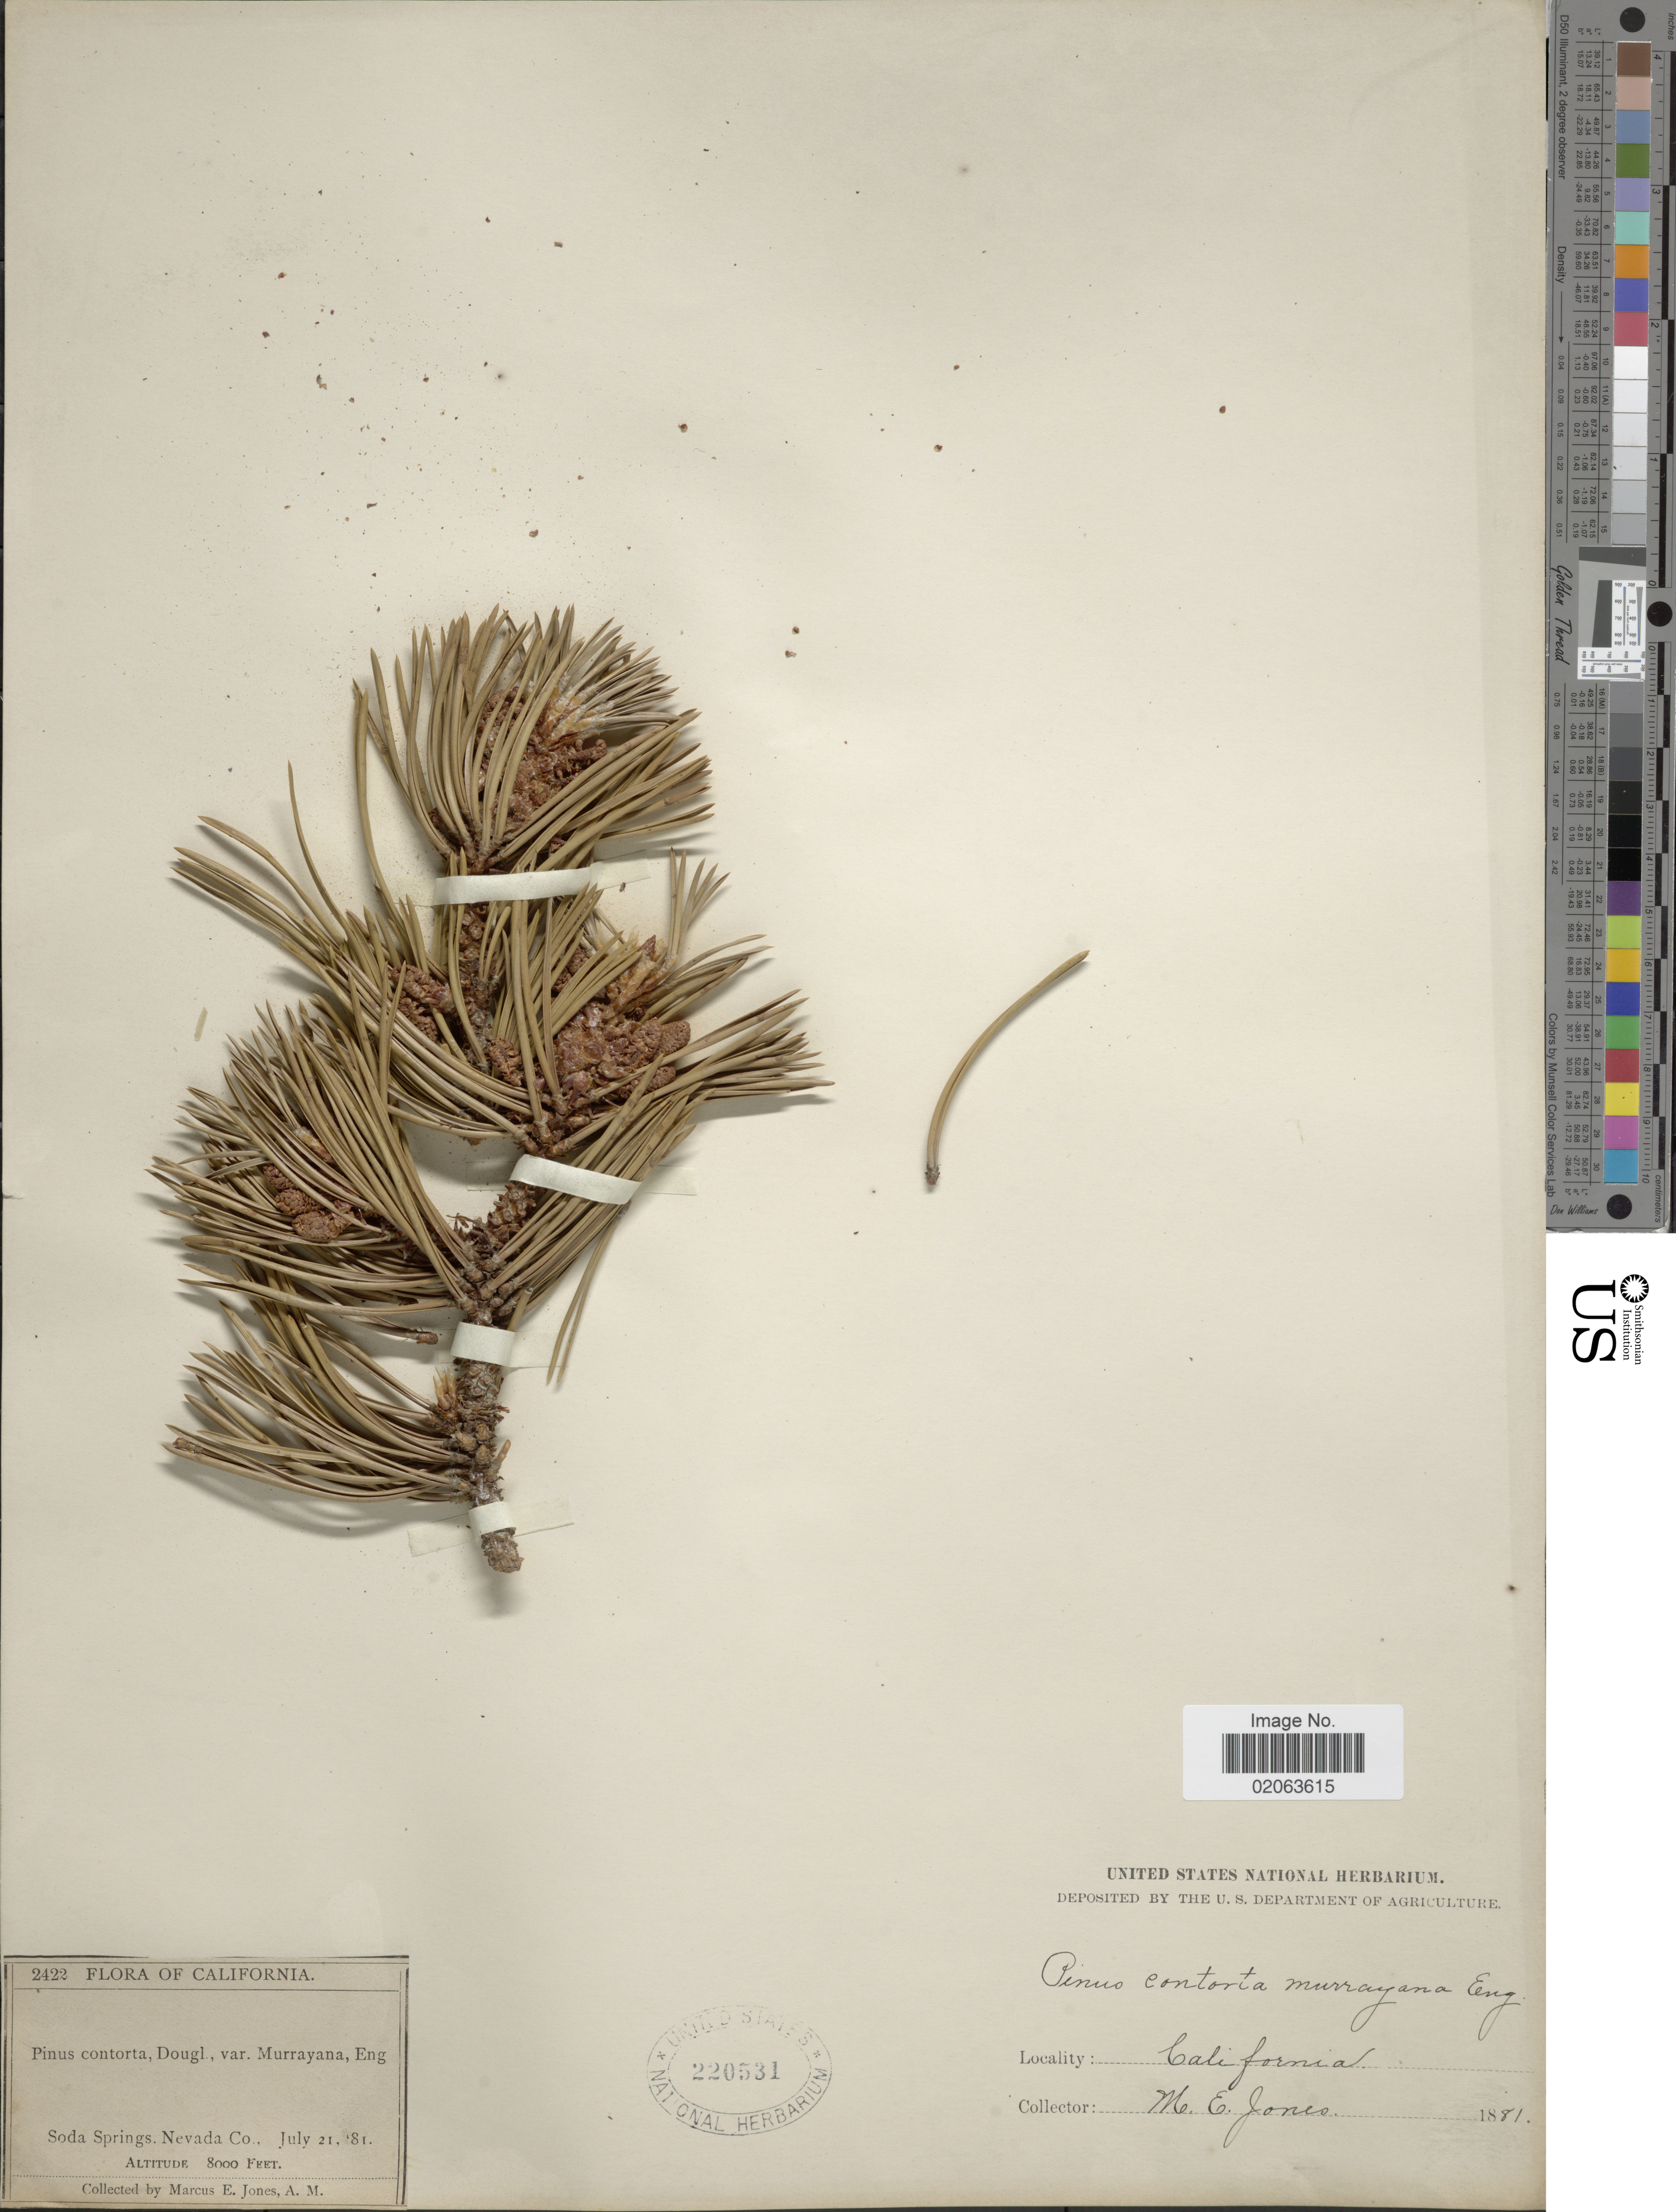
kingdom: Plantae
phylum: Tracheophyta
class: Pinopsida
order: Pinales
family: Pinaceae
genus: Pinus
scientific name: Pinus contorta var. murrayana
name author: (Balf.) S. Watson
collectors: M. E. Jones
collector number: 2422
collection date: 1881-07-21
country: United States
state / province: California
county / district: Nevada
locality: Soda Springs. Nevada Co.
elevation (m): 2438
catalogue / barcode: US 220531